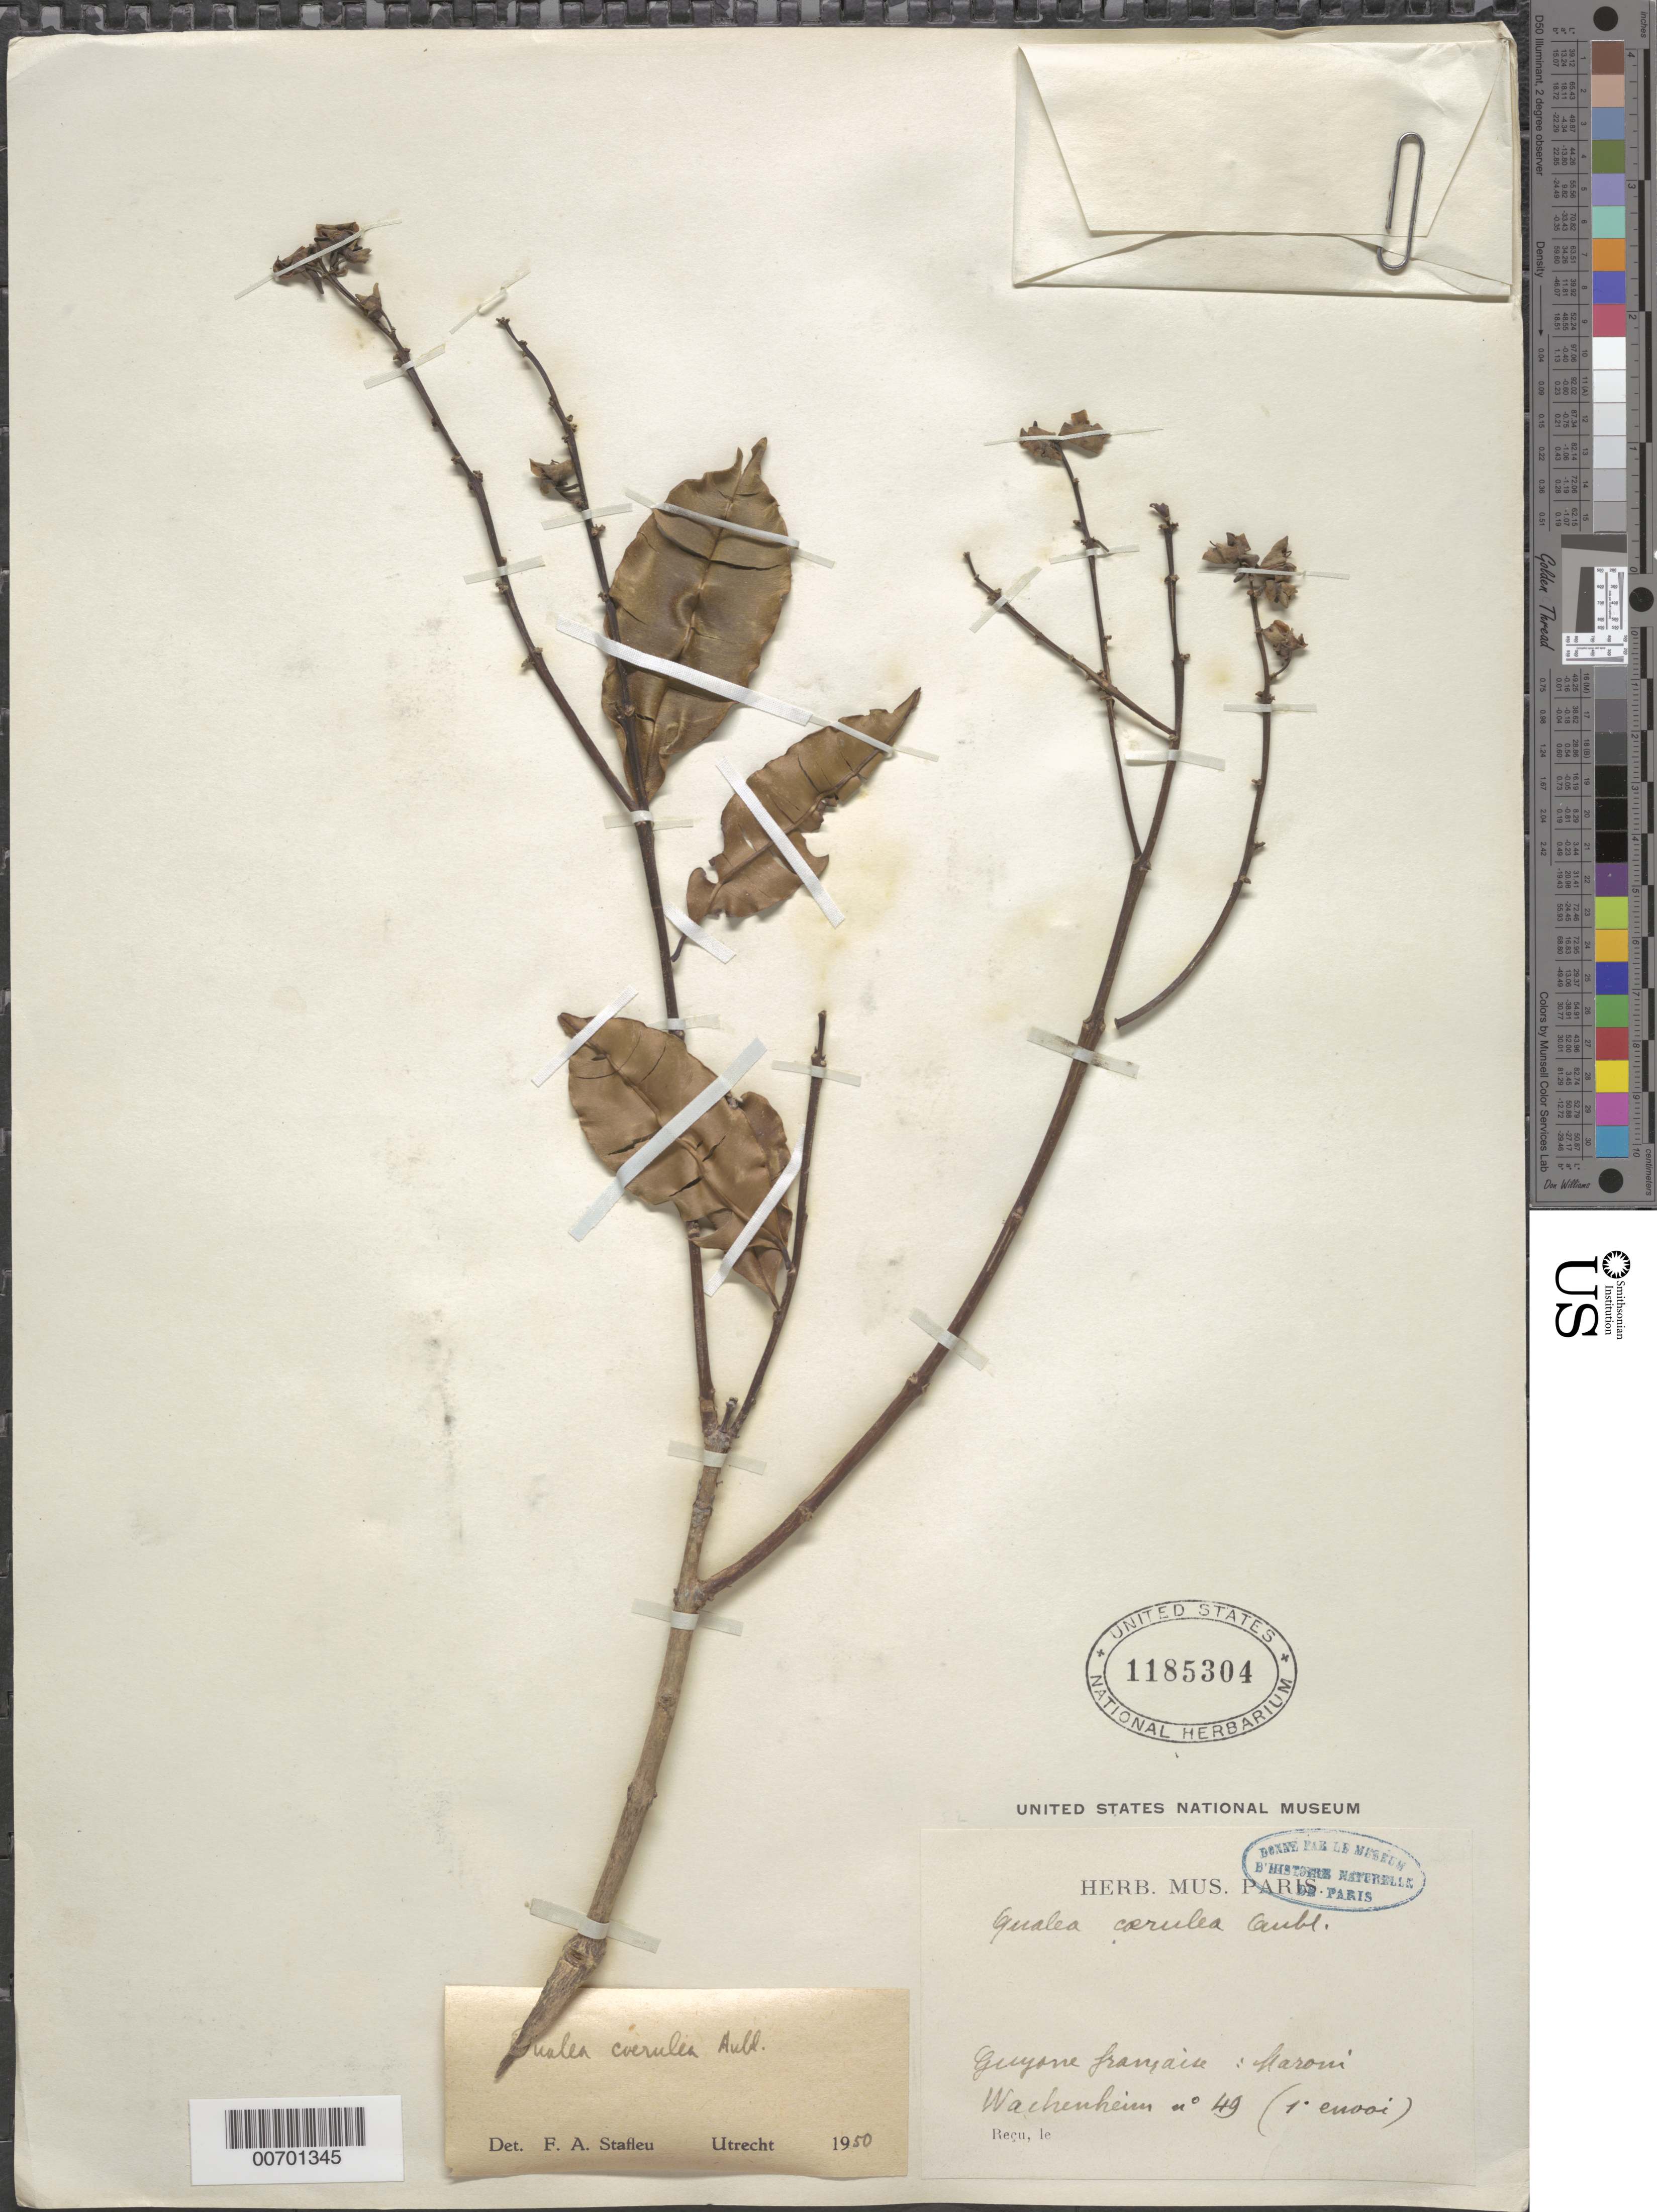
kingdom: Plantae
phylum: Tracheophyta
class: Magnoliopsida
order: Myrtales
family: Vochysiaceae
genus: Qualea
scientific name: Qualea coerulea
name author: Aubl.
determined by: Stafleu, F. A.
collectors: G. Wachenheim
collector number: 49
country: French Guiana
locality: Maroni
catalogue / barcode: US 1185304